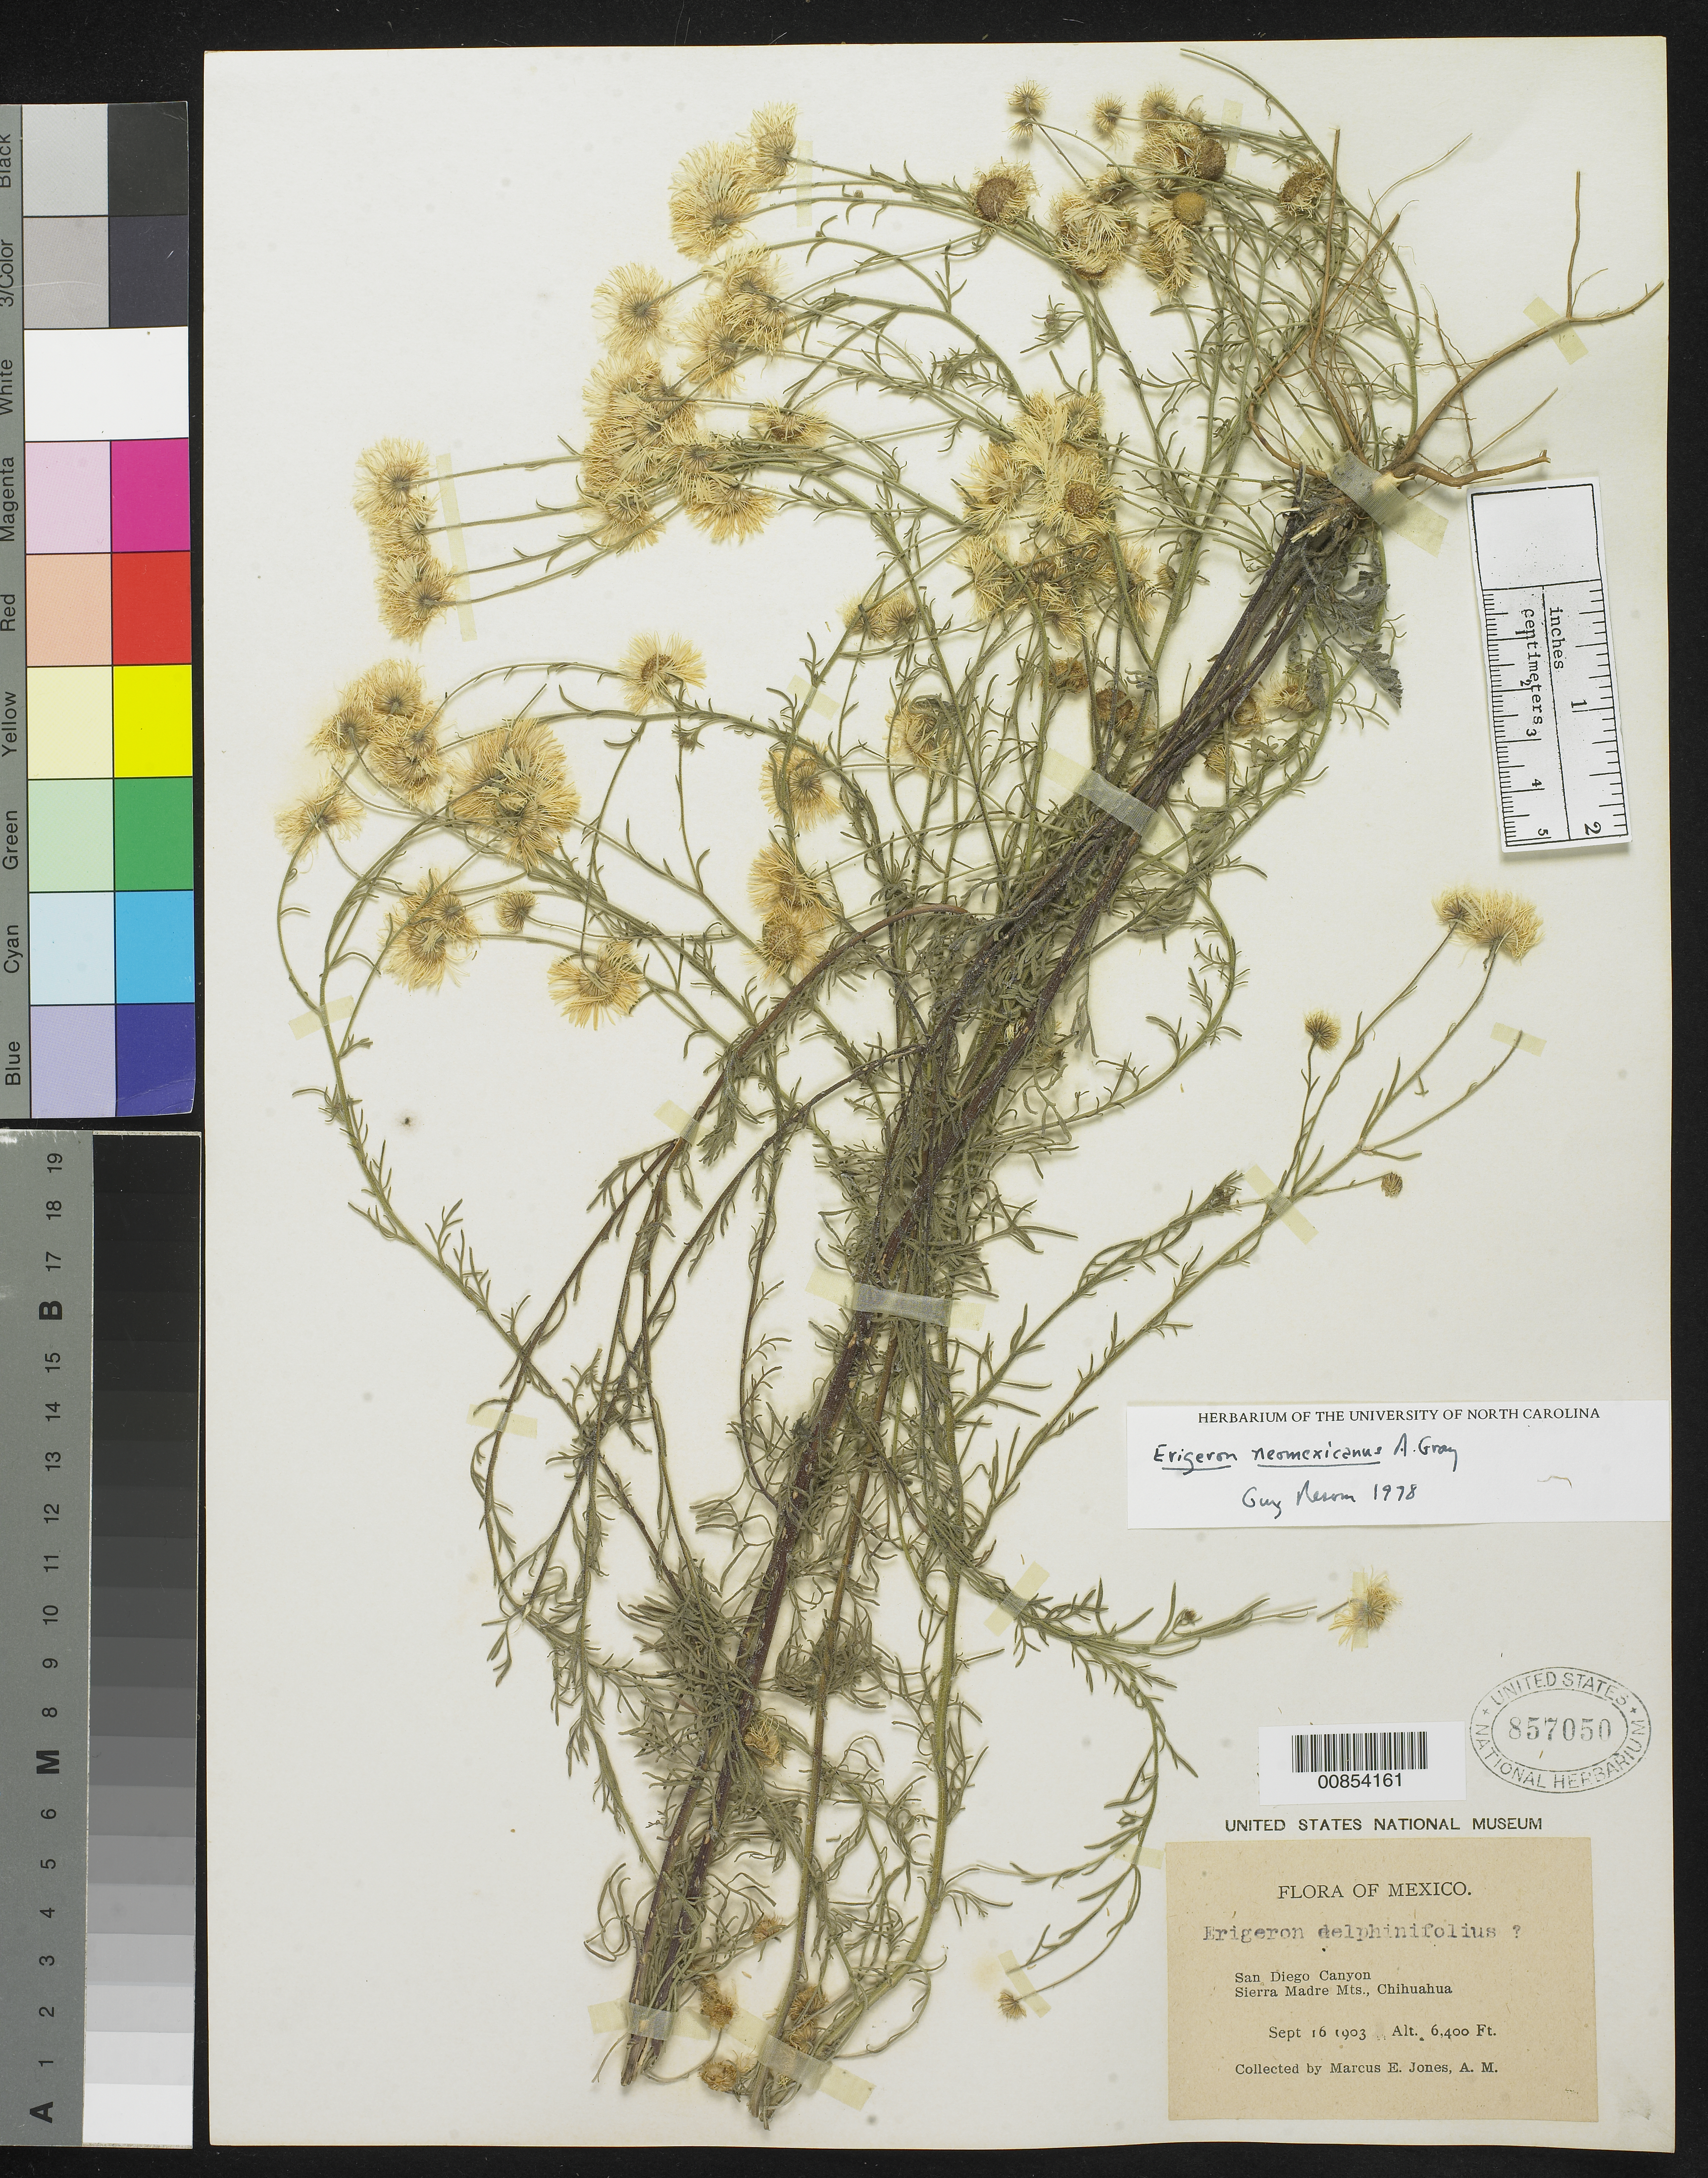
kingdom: Plantae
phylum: Tracheophyta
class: Magnoliopsida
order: Asterales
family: Asteraceae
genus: Erigeron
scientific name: Erigeron neomexicanus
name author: A. Gray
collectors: M. E. Jones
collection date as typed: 16 Sep 1903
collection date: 1903-09-16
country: Mexico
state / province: Chihuahua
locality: San Diego Canyon. Sierra Madre Mts., Chihuahua.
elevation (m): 1951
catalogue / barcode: US 857050